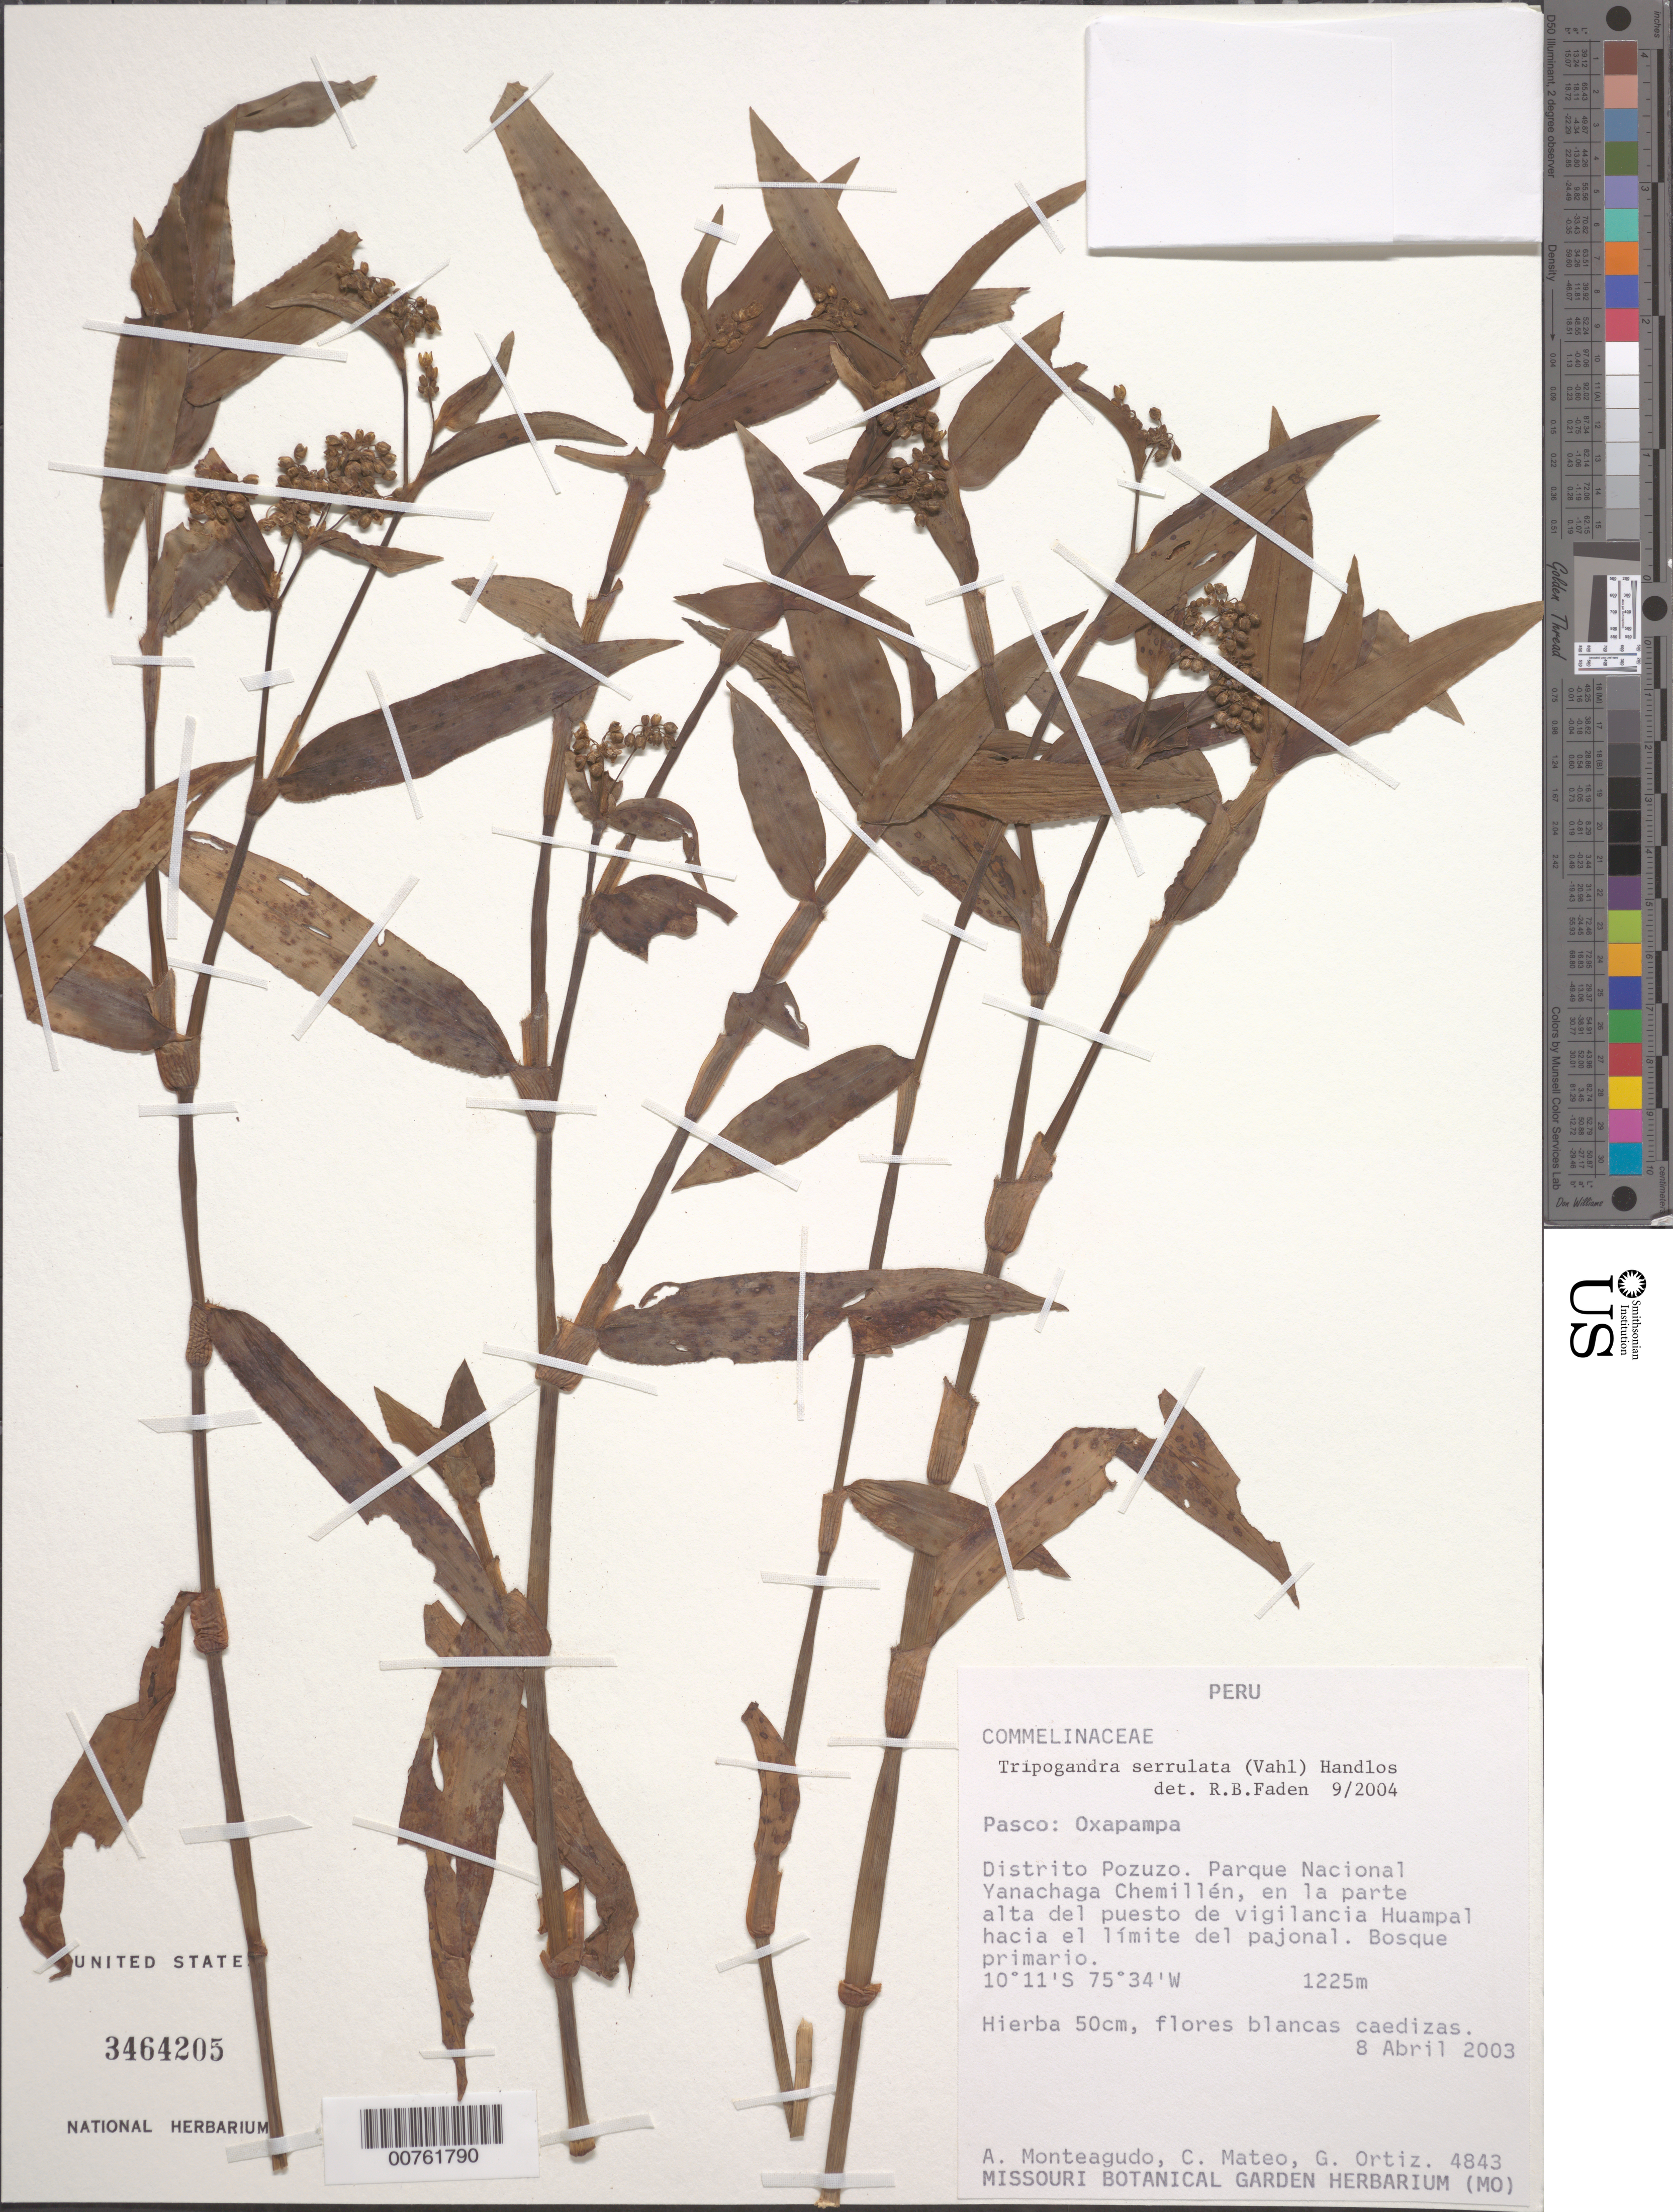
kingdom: Plantae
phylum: Tracheophyta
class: Liliopsida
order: Commelinales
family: Commelinaceae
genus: Tripogandra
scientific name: Tripogandra serrulata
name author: (Vahl) Handlos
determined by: Faden, Robert B., (US), Smithsonian Institution - National Museum of Natural History (UNITED STATES)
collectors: A. Monteagudo, C. Mateo & G. Ortiz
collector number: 4843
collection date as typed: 08 April 2003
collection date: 2003-04-08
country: Peru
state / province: Pasco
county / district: Oxapampa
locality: Parque Nacional Yanachaga Chemillen. Distrito Pozuzo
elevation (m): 1225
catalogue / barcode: US 2464205